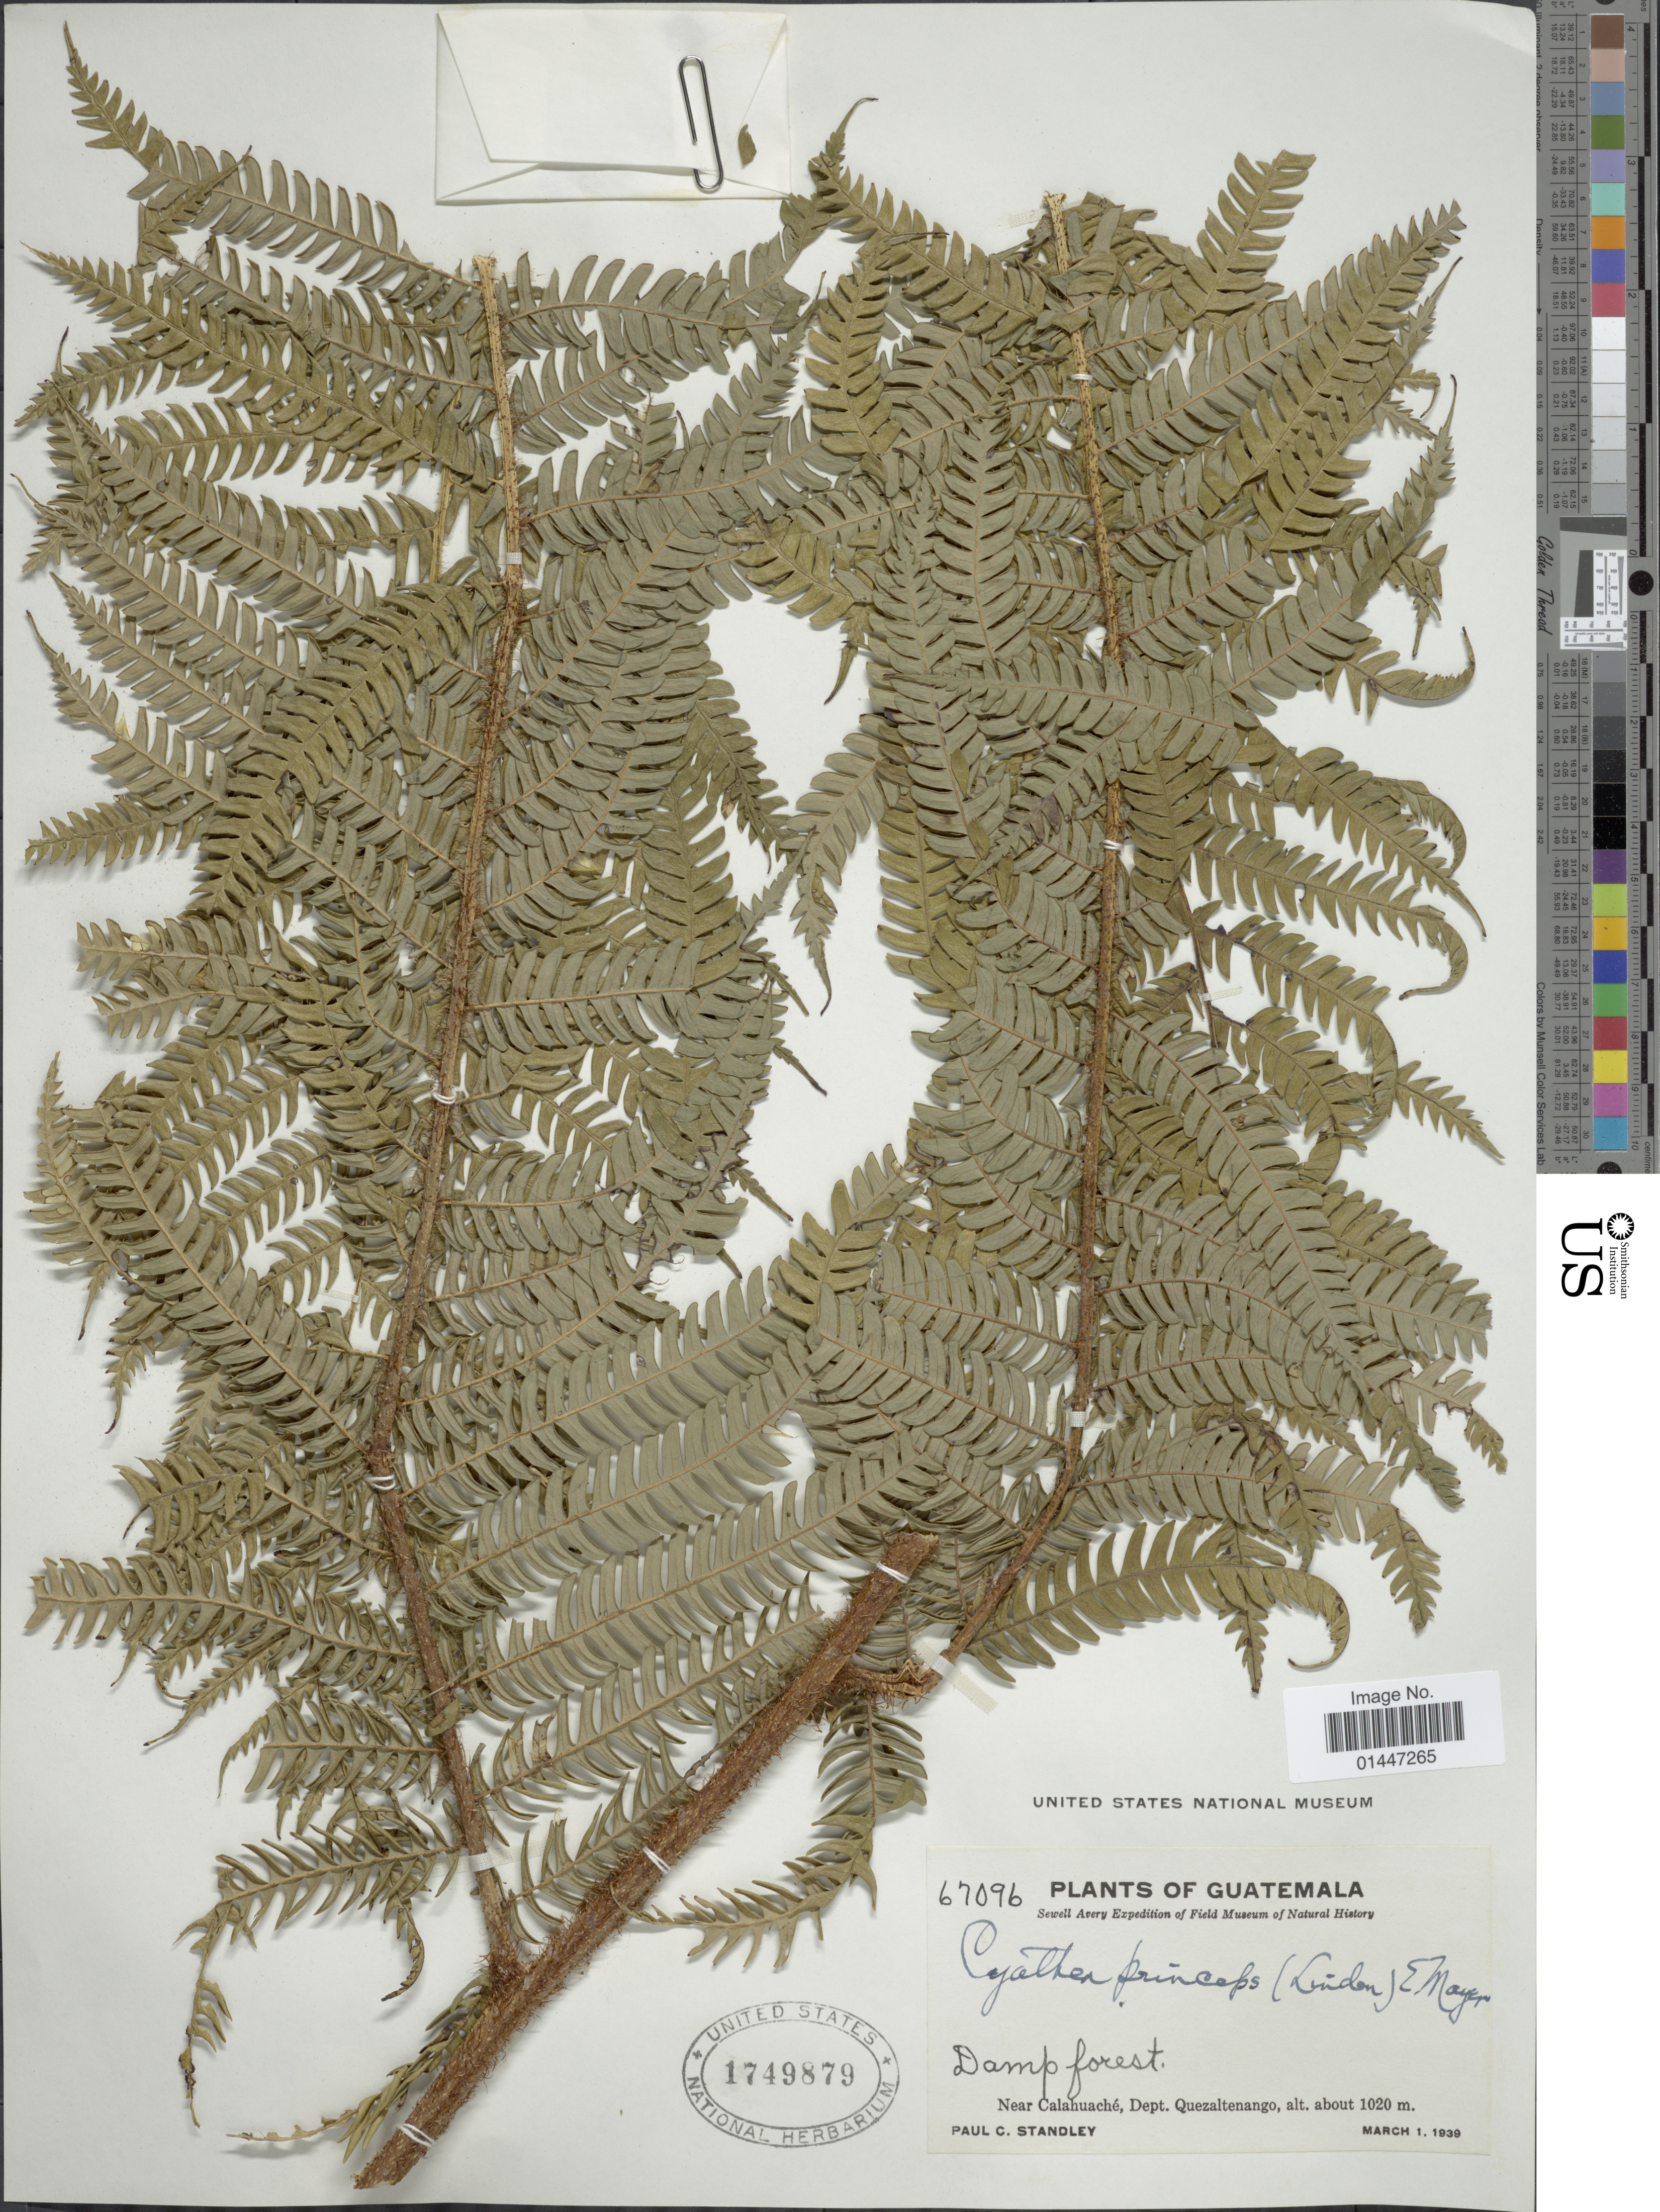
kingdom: Plantae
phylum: Tracheophyta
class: Polypodiopsida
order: Cyatheales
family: Cyatheaceae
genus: Sphaeropteris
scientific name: Sphaeropteris horrida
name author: (Liebm.) R.M. Tryon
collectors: P. C. Standley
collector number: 67096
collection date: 1939-03-01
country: Guatemala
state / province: Quetzaltenango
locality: Damp forest. Near Calahuache, Dept. Quezaltenango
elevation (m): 1020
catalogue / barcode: US 1749879